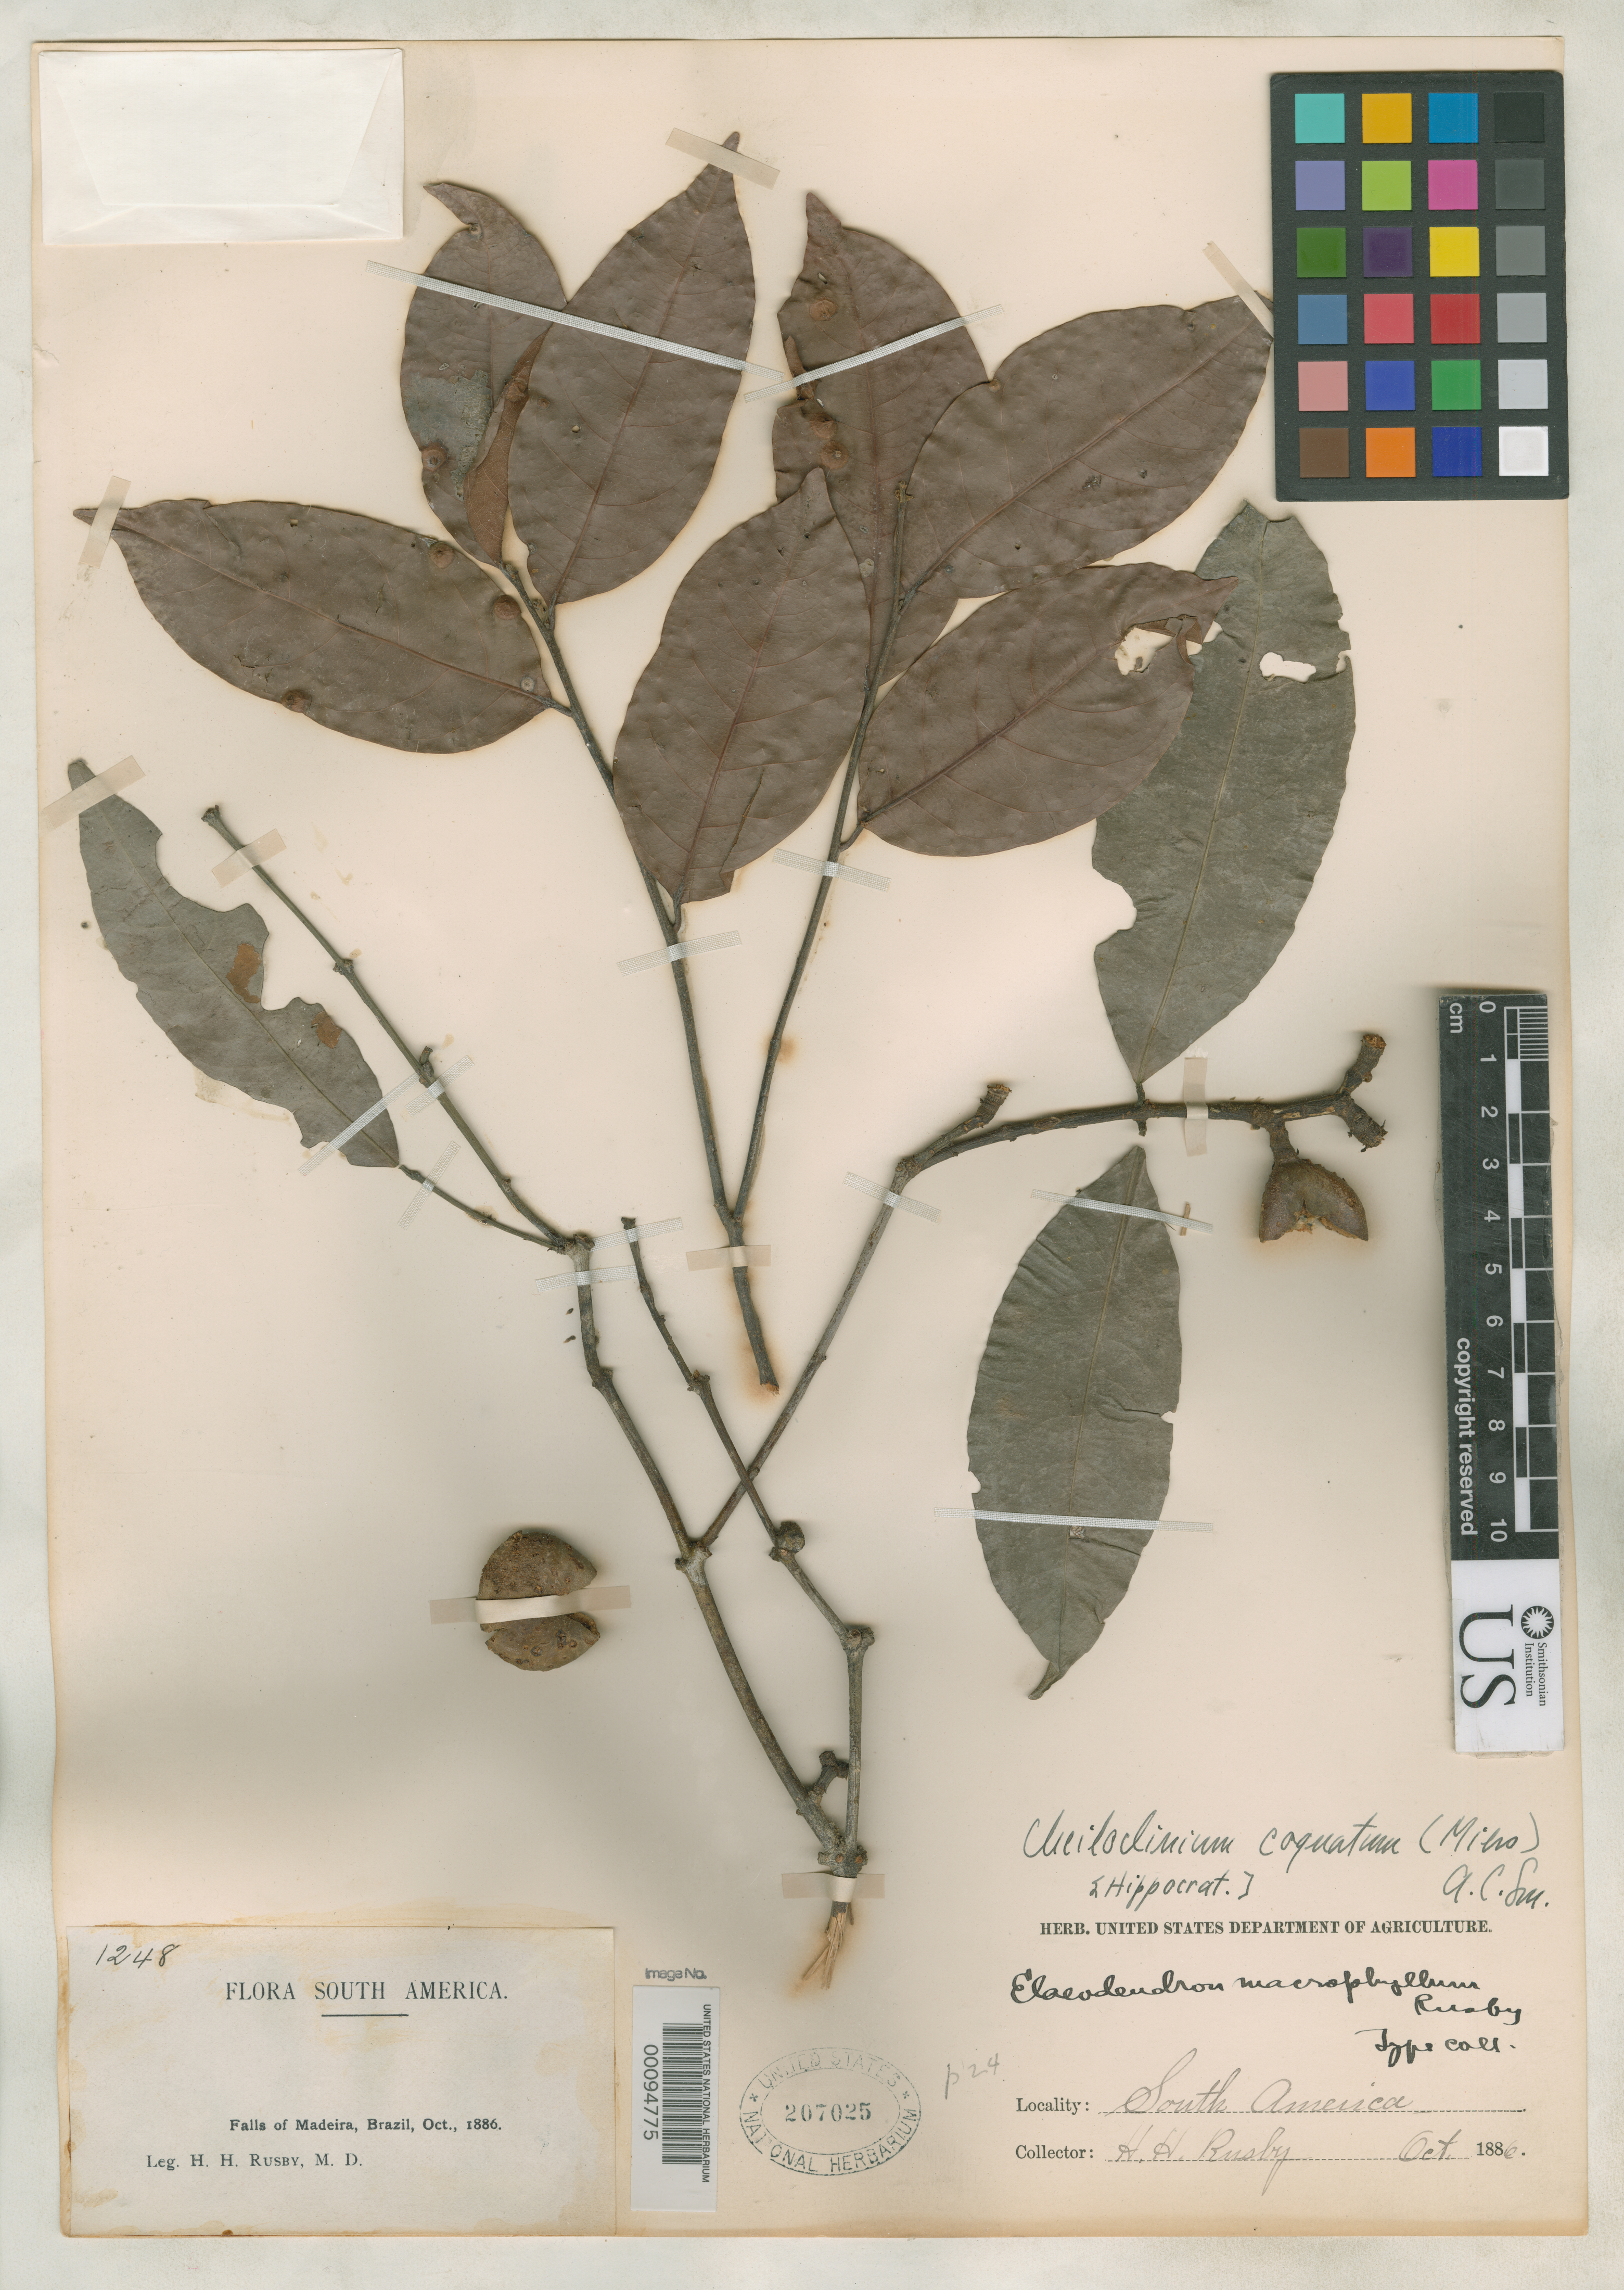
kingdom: Plantae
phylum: Tracheophyta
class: Magnoliopsida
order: Celastrales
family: Celastraceae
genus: Elaeodendron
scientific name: Elaeodendron macrophyllum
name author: Rusby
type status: Isotype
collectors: H. H. Rusby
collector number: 1248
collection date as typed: Oct 1886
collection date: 1886-10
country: Brazil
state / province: Rondônia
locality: Falls of Madeira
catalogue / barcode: US 207025